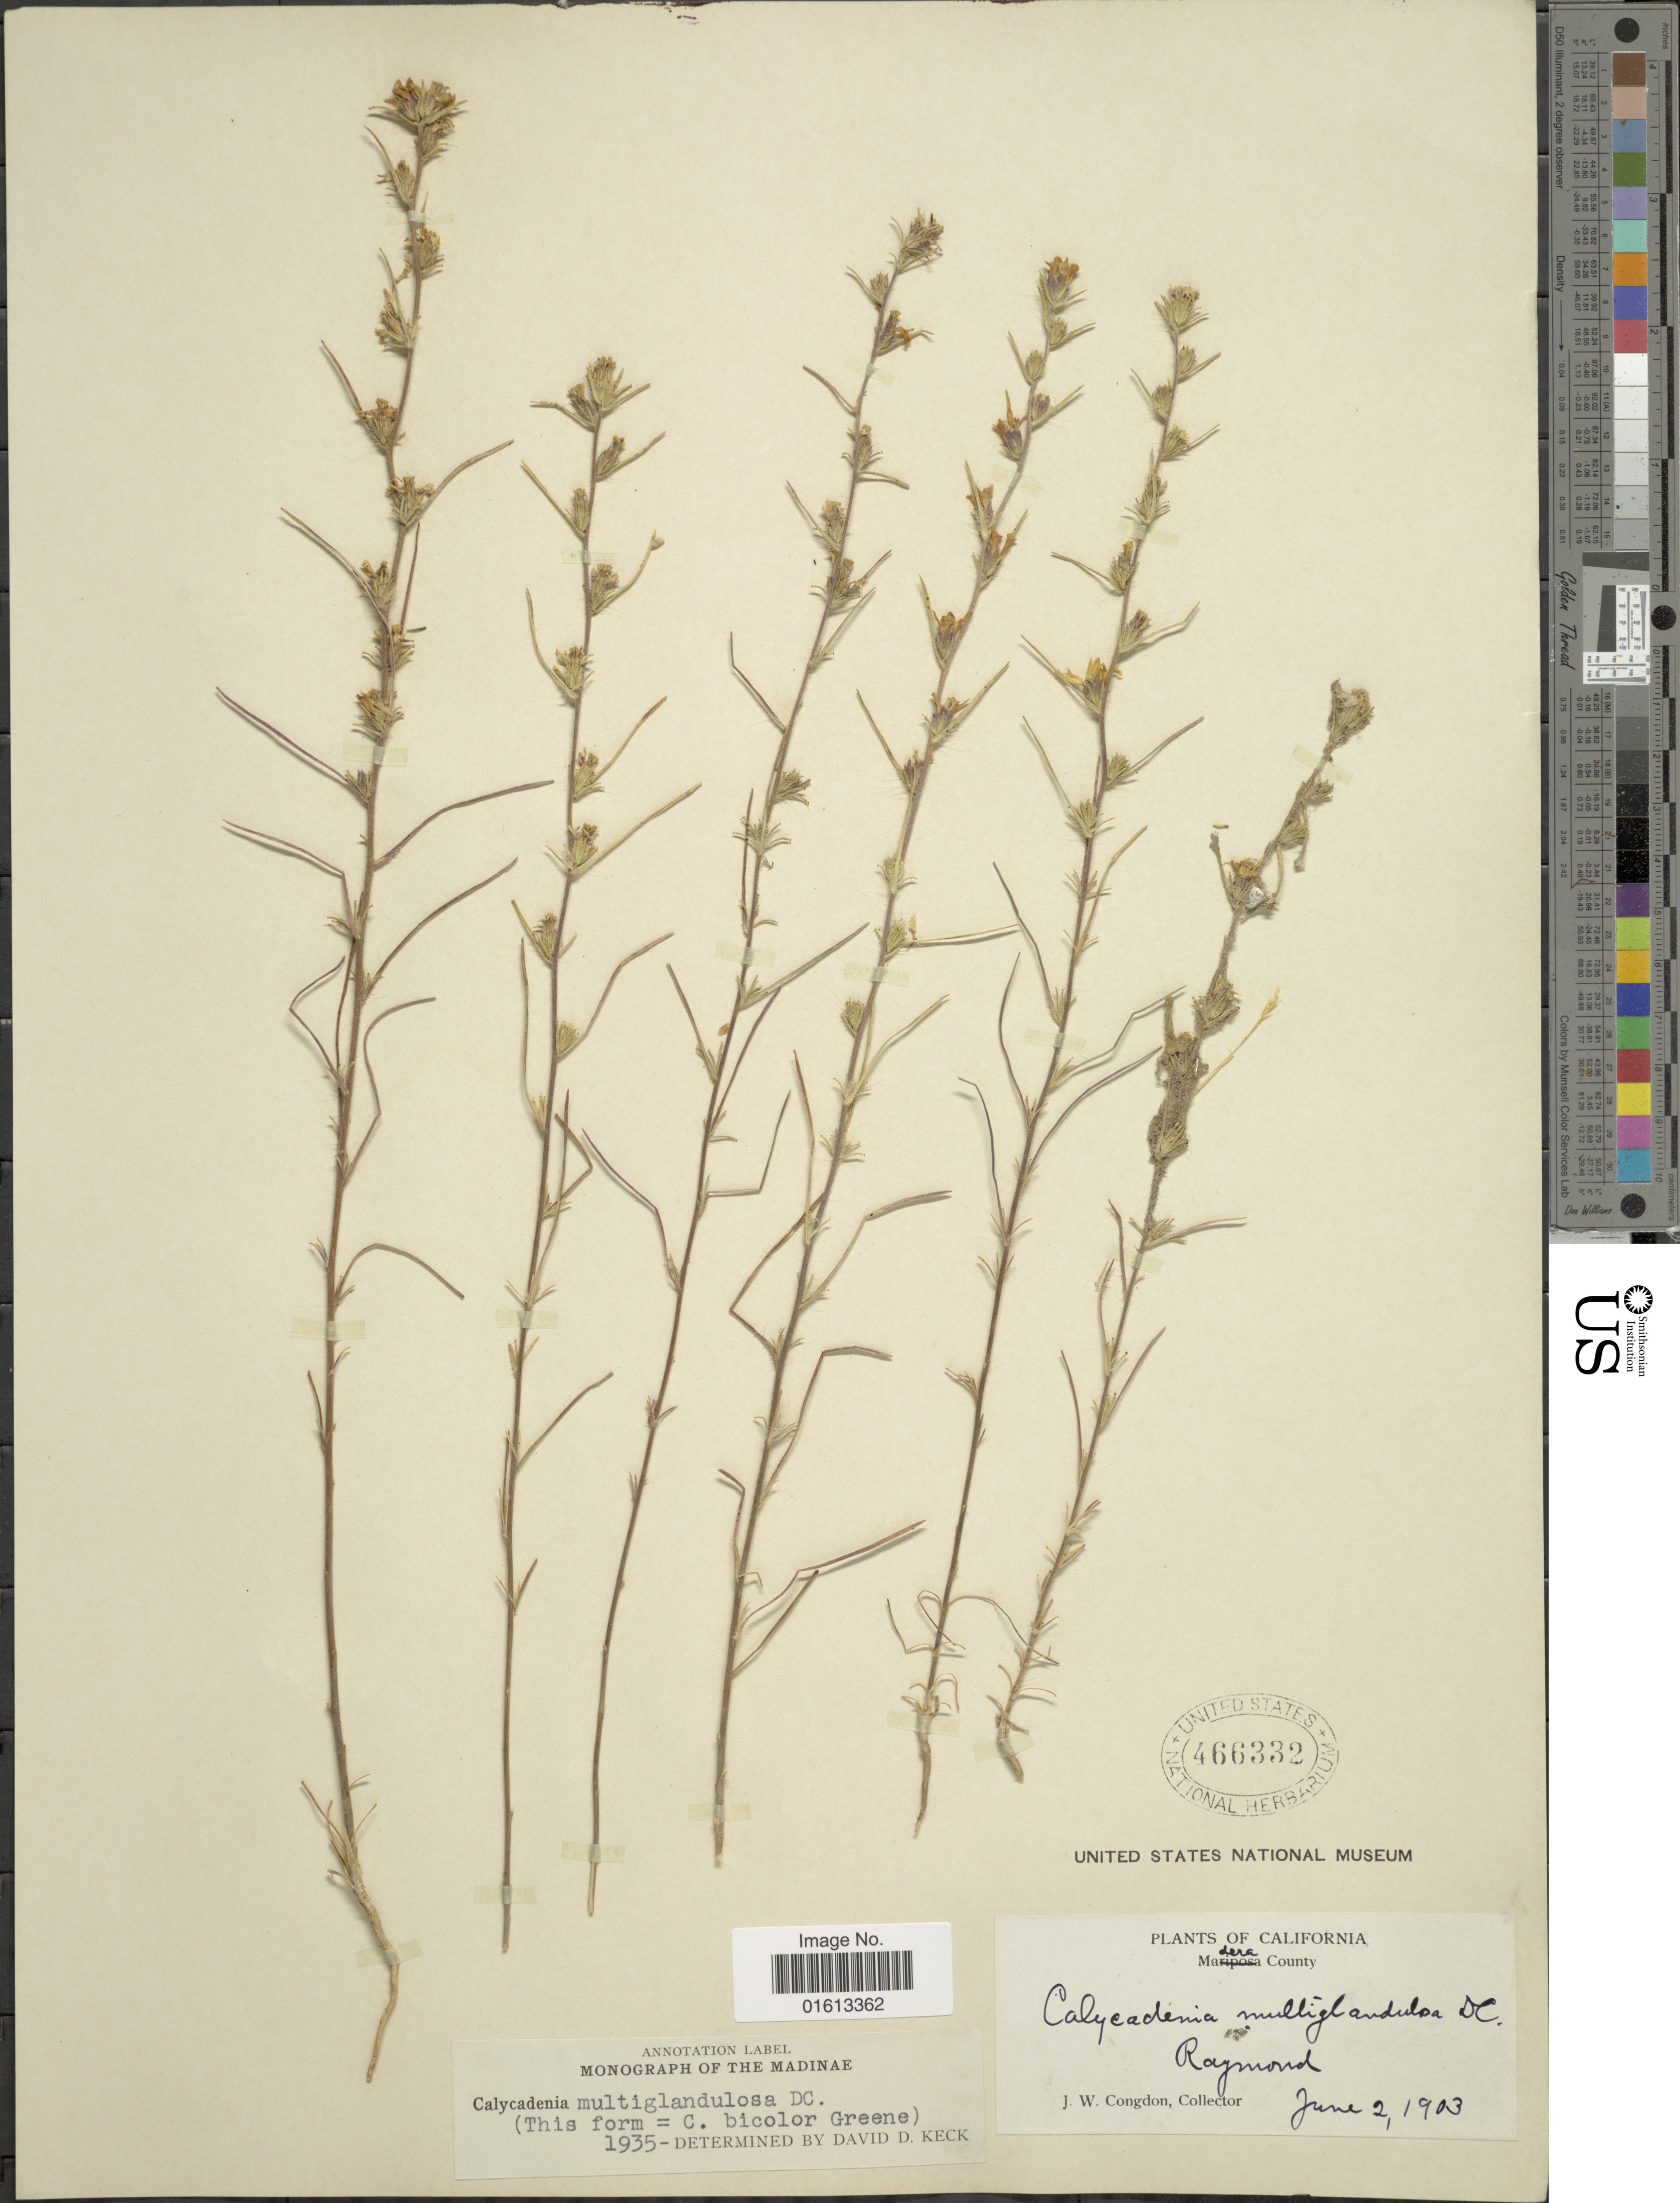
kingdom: Plantae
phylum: Tracheophyta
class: Magnoliopsida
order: Asterales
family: Asteraceae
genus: Calycadenia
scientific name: Calycadenia multiglandulosa subsp. bicolor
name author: (Greene) D.D. Keck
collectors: J. W. Congdon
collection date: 1903-06-02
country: United States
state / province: California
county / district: Madera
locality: Madera County, Raymond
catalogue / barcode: US 466332